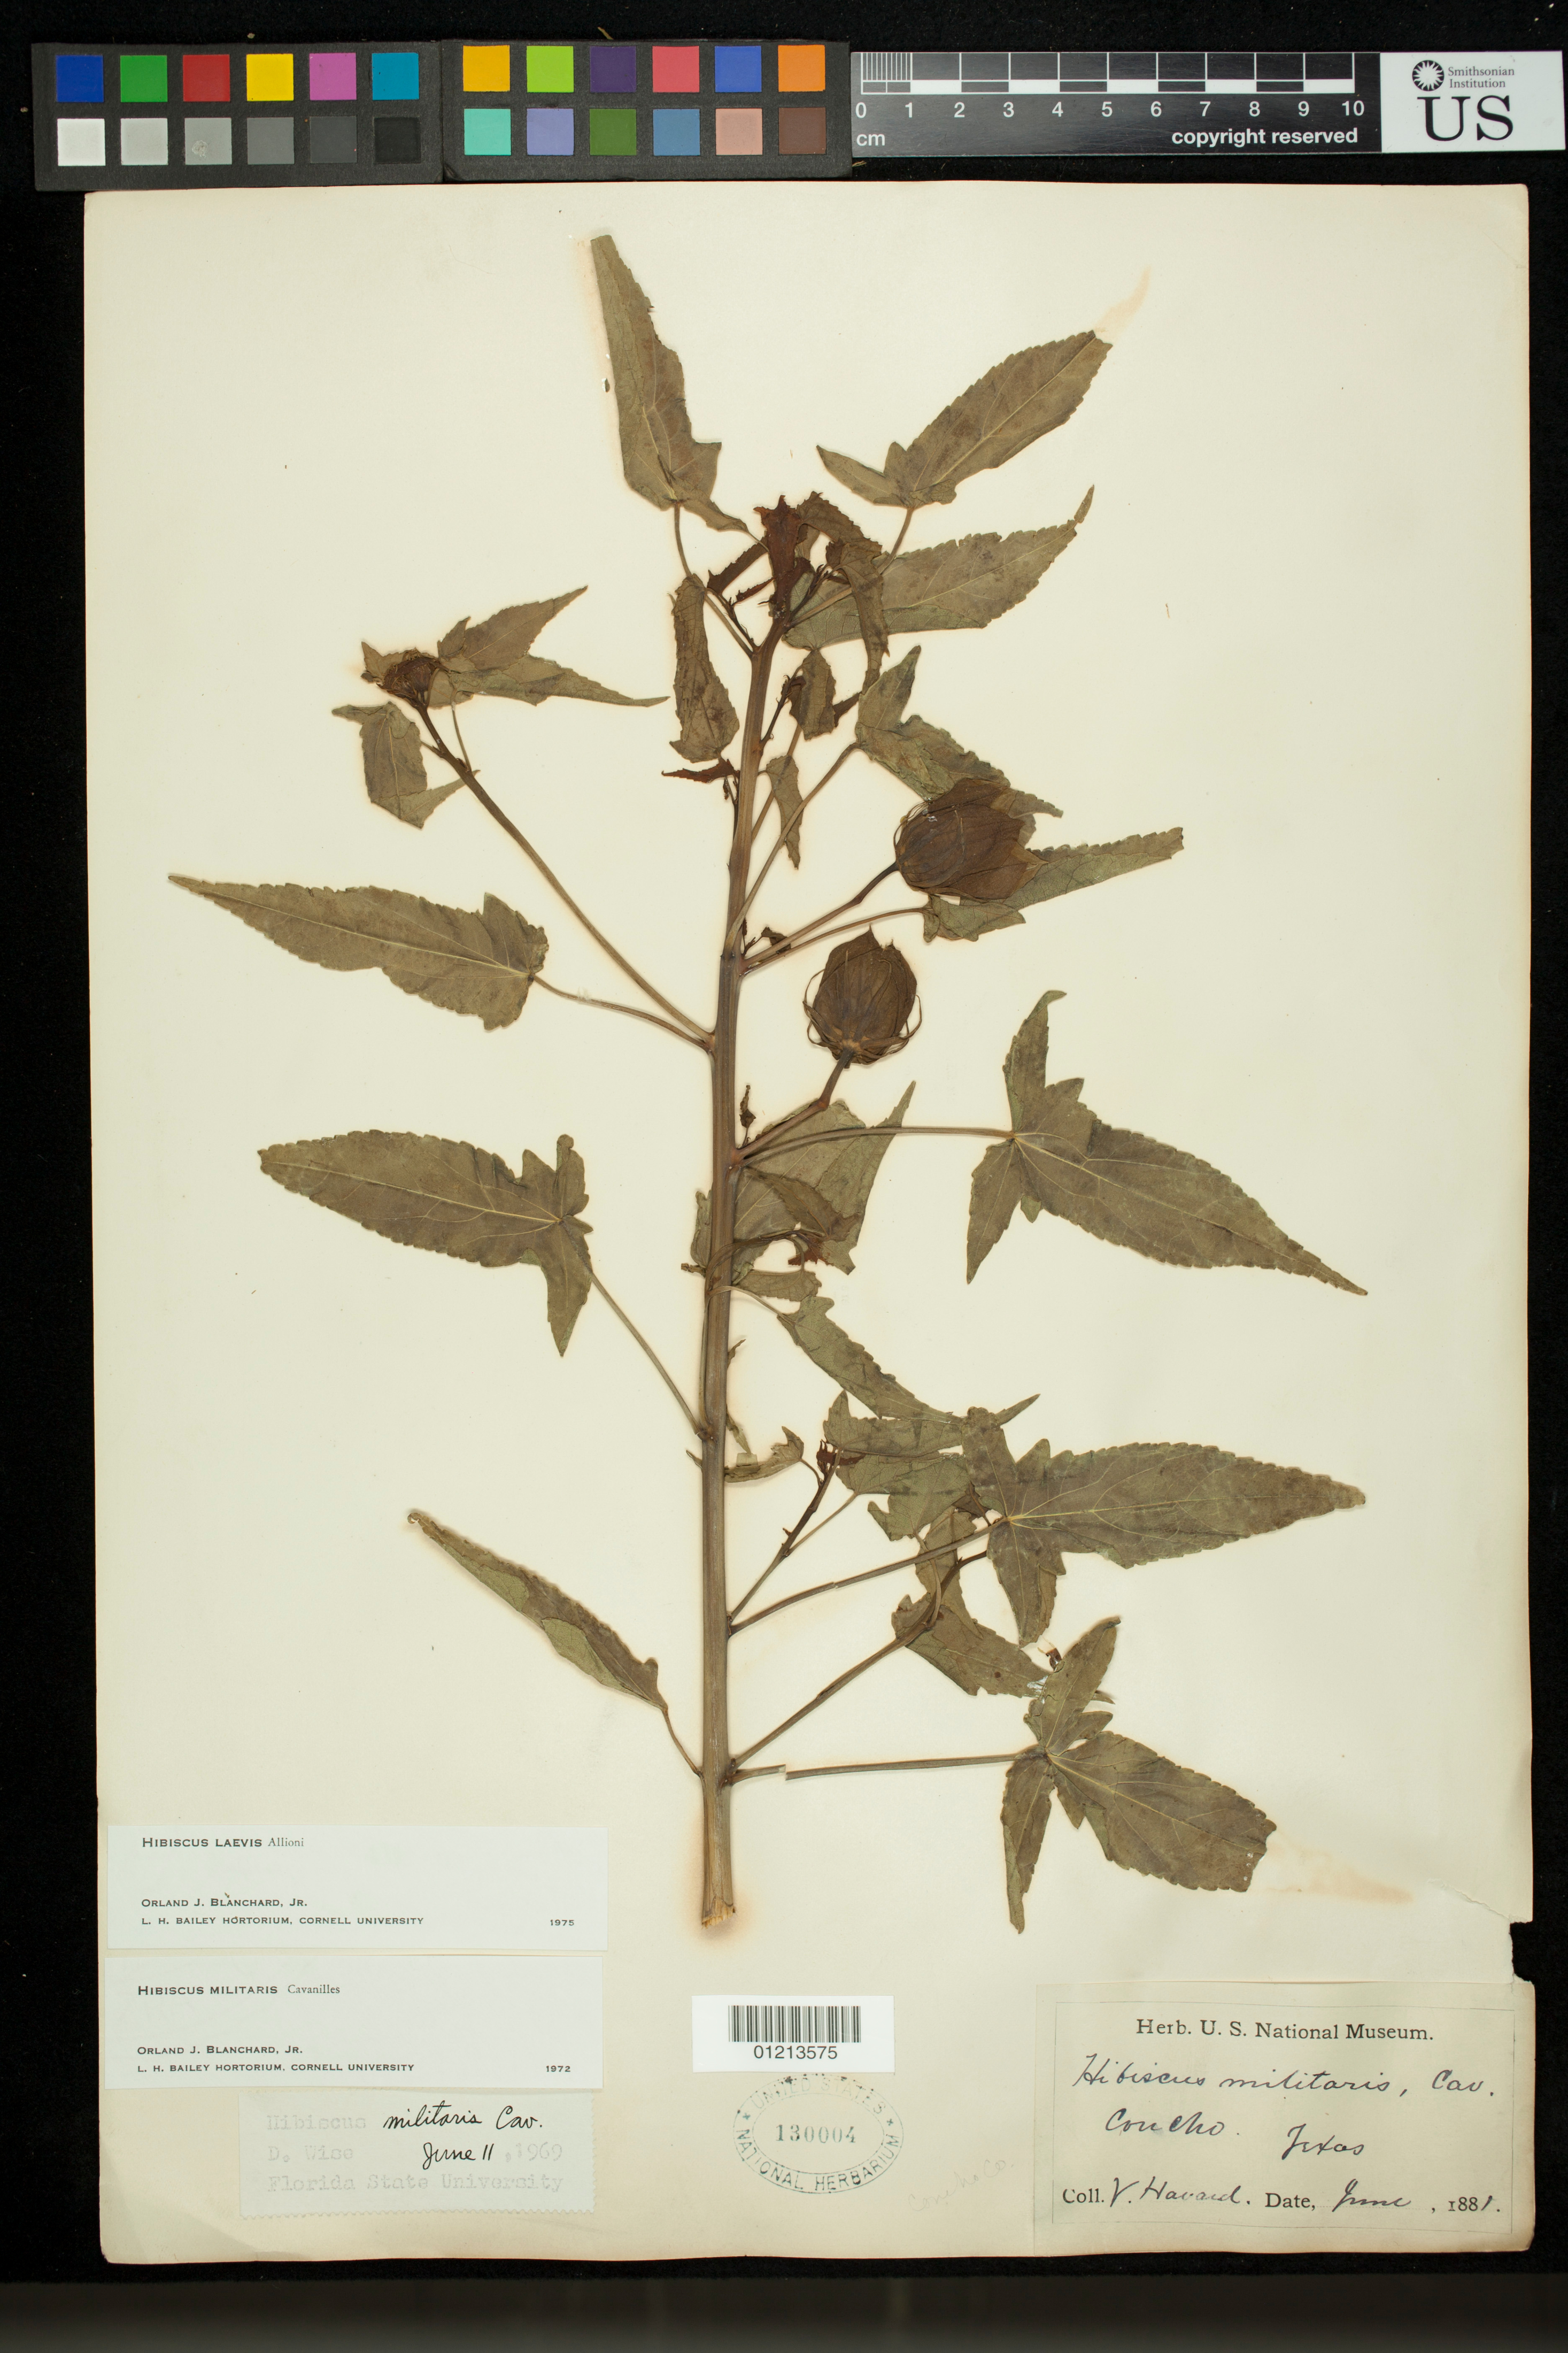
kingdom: Plantae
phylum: Tracheophyta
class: Magnoliopsida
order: Malvales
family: Malvaceae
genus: Hibiscus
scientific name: Hibiscus laevis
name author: All.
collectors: V. Havard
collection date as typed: Jun 1881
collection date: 1881-06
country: United States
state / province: Texas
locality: Concho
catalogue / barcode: US 130004